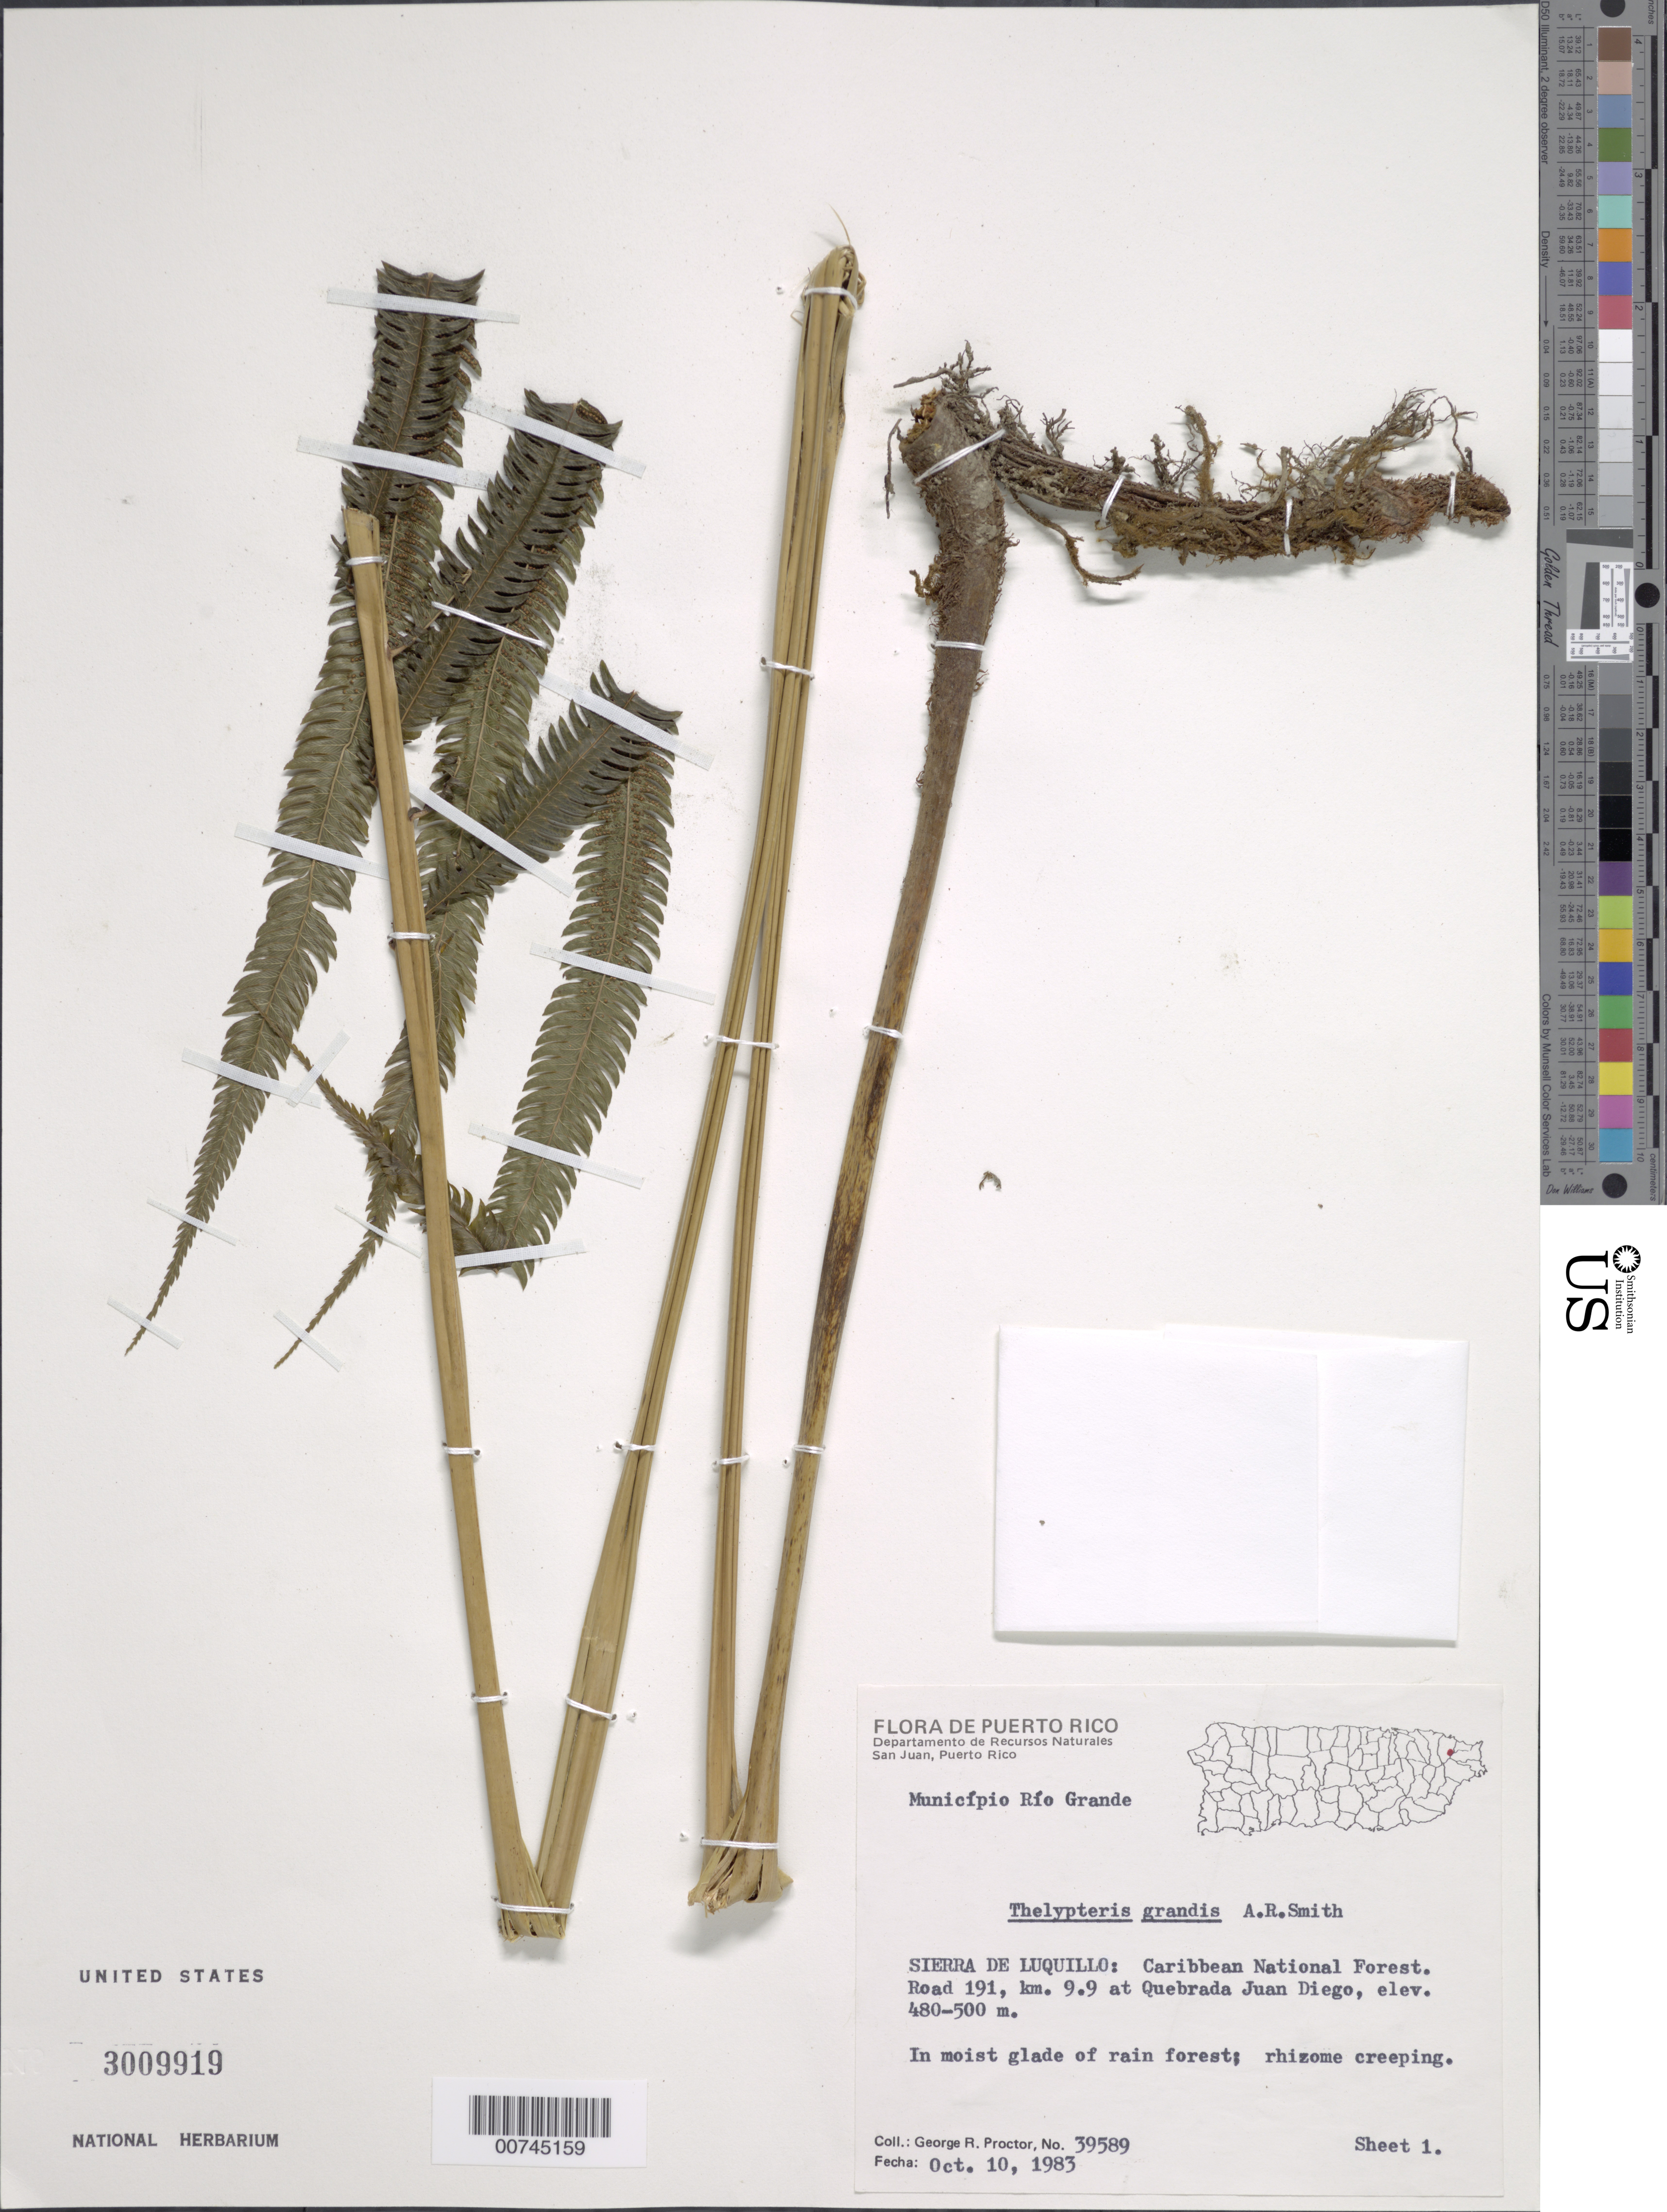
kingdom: Plantae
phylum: Tracheophyta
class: Polypodiopsida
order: Polypodiales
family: Thelypteridaceae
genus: Cyclosorus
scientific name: Cyclosorus grandis (A.R. Sm.) comb. nov., ined 2015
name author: (A.R. Sm.)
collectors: G. R. Proctor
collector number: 39589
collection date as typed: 10 Oct 1983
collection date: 1983-10-10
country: Puerto Rico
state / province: Río Grande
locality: Sierra de Luquillo: Caribbean National Forest. Road 191, km 9.9 at Quebrada Juan Diego. Municipio Río Grande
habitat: In moist glade of rain forest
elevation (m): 480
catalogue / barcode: US 3009919